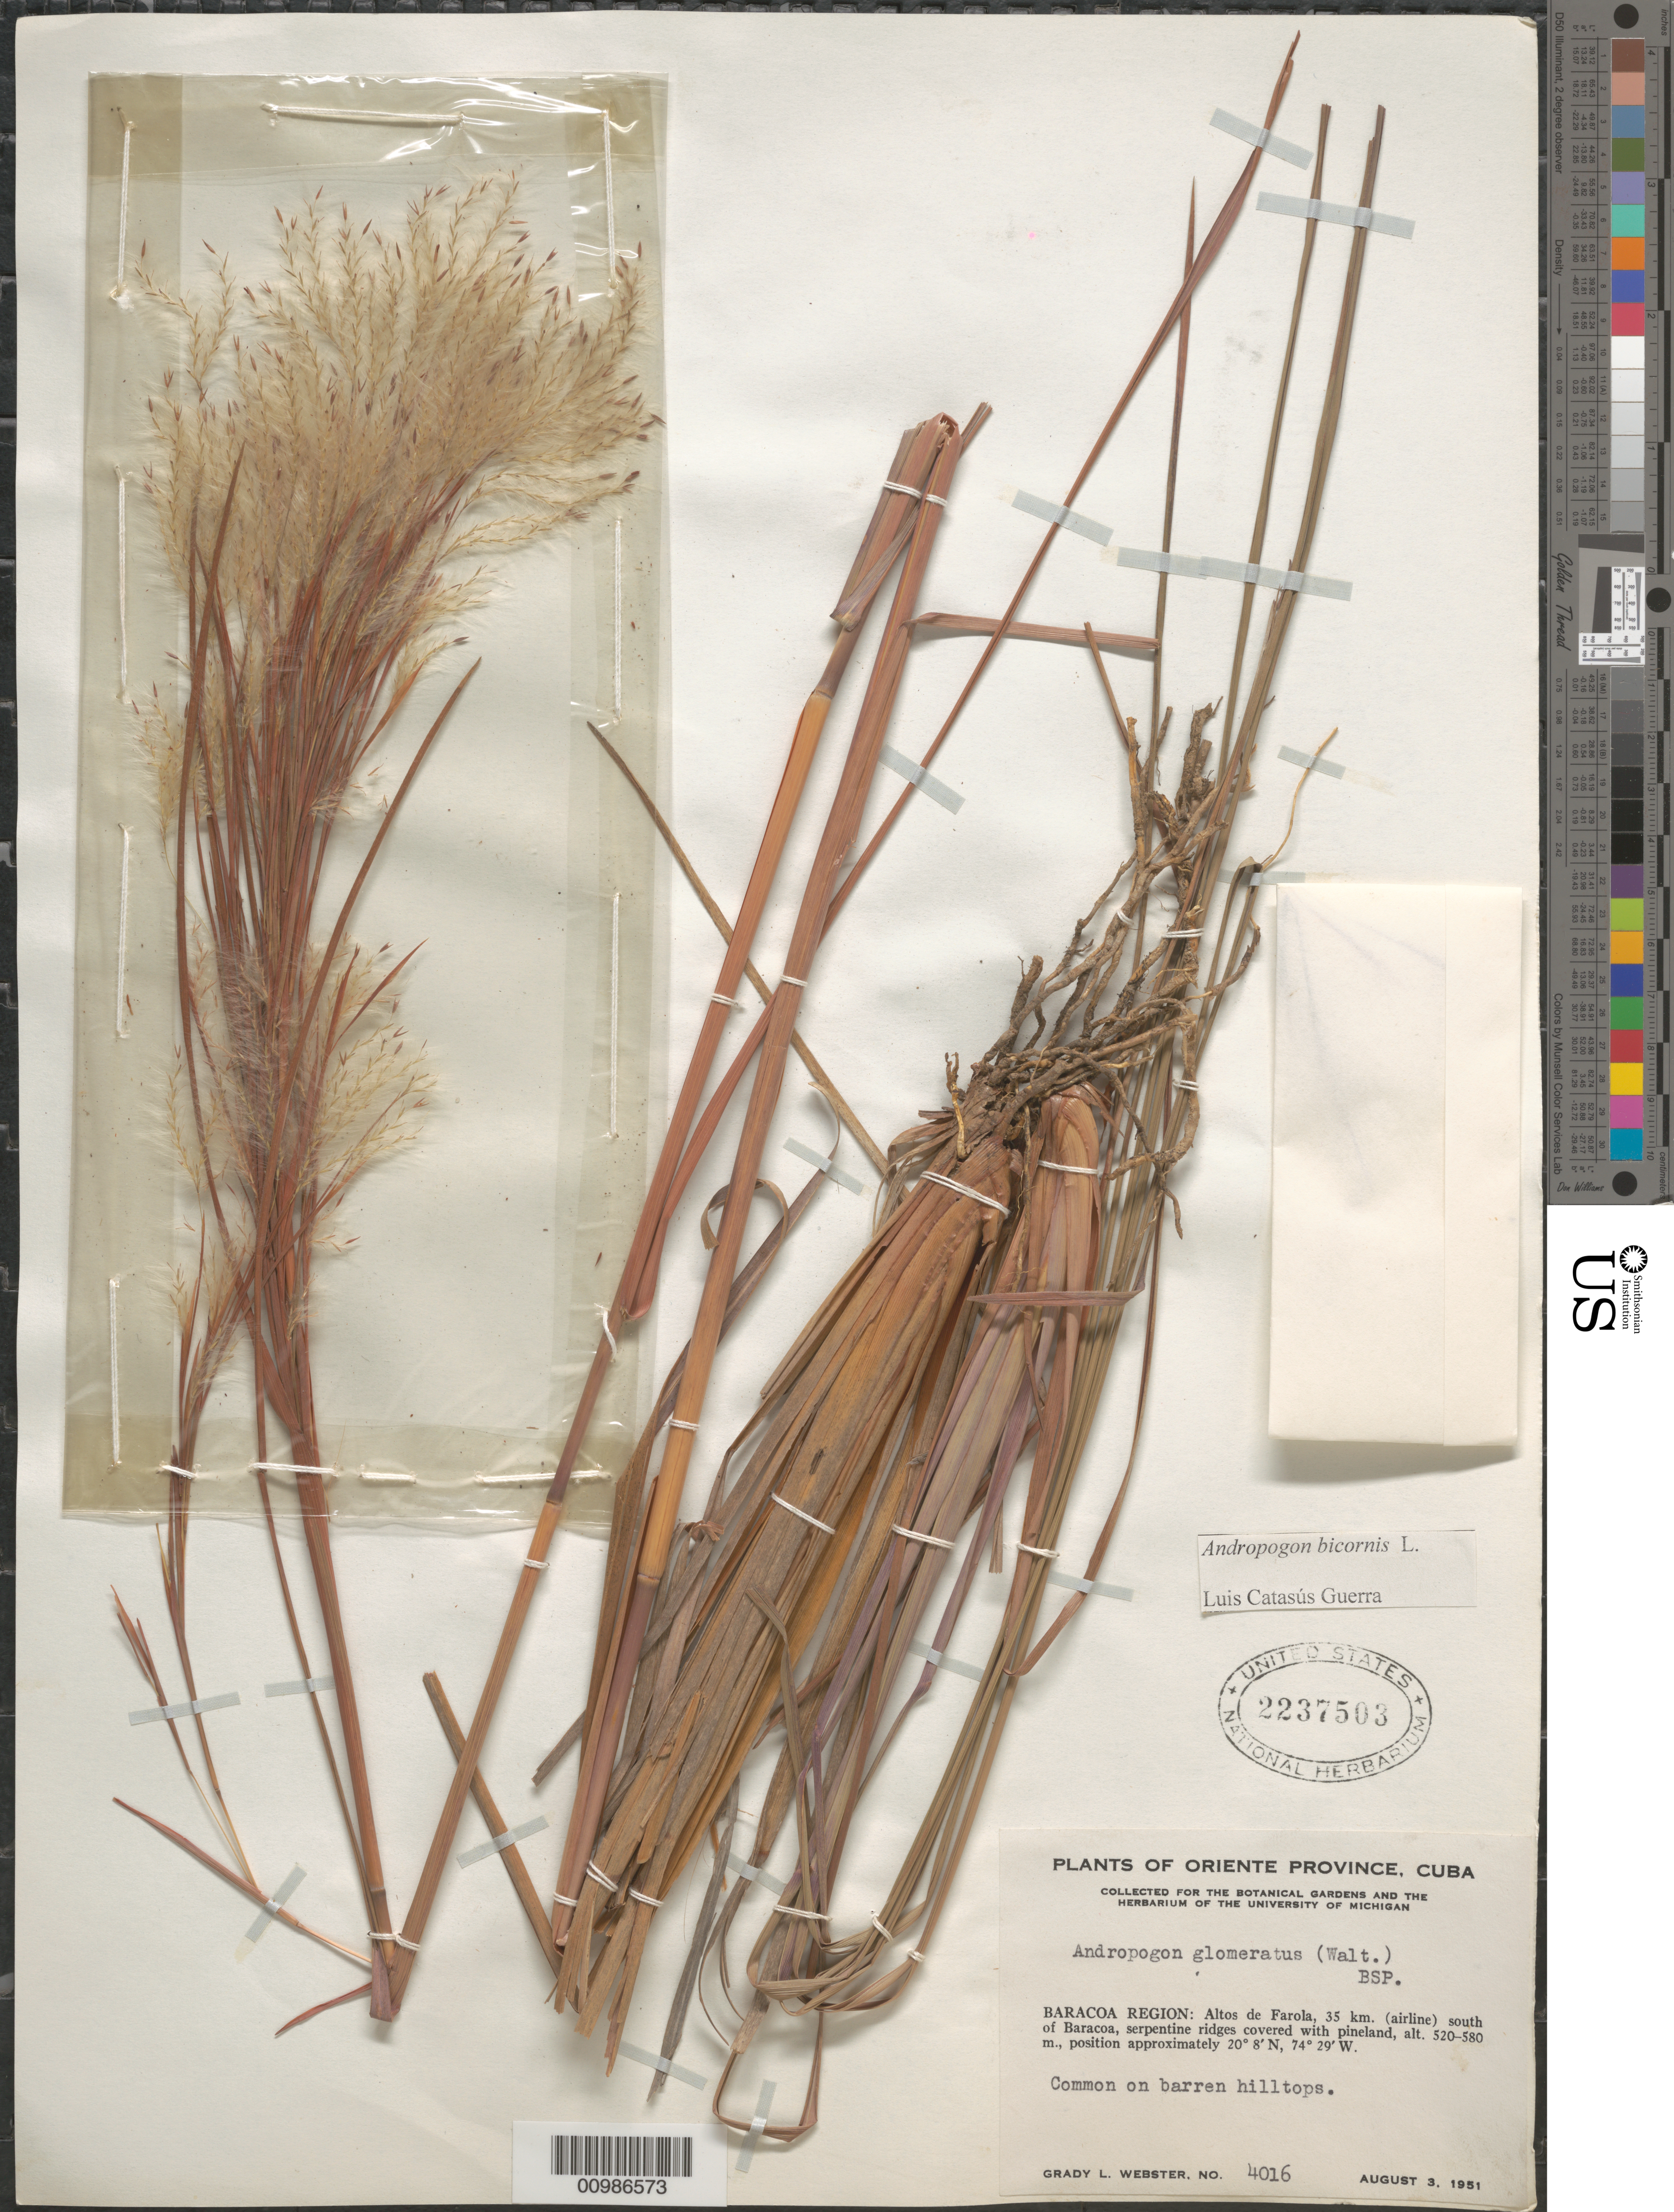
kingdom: Plantae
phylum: Tracheophyta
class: Liliopsida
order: Poales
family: Poaceae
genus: Andropogon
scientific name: Andropogon bicornis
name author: L.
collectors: G. L. Webster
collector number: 4016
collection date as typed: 03 Aug 1951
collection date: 1951-08-03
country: Cuba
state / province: Guantanamo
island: Cuba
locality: Altos de Farola, 35 km (airline) south of Baracoa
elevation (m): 520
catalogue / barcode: US 2237503